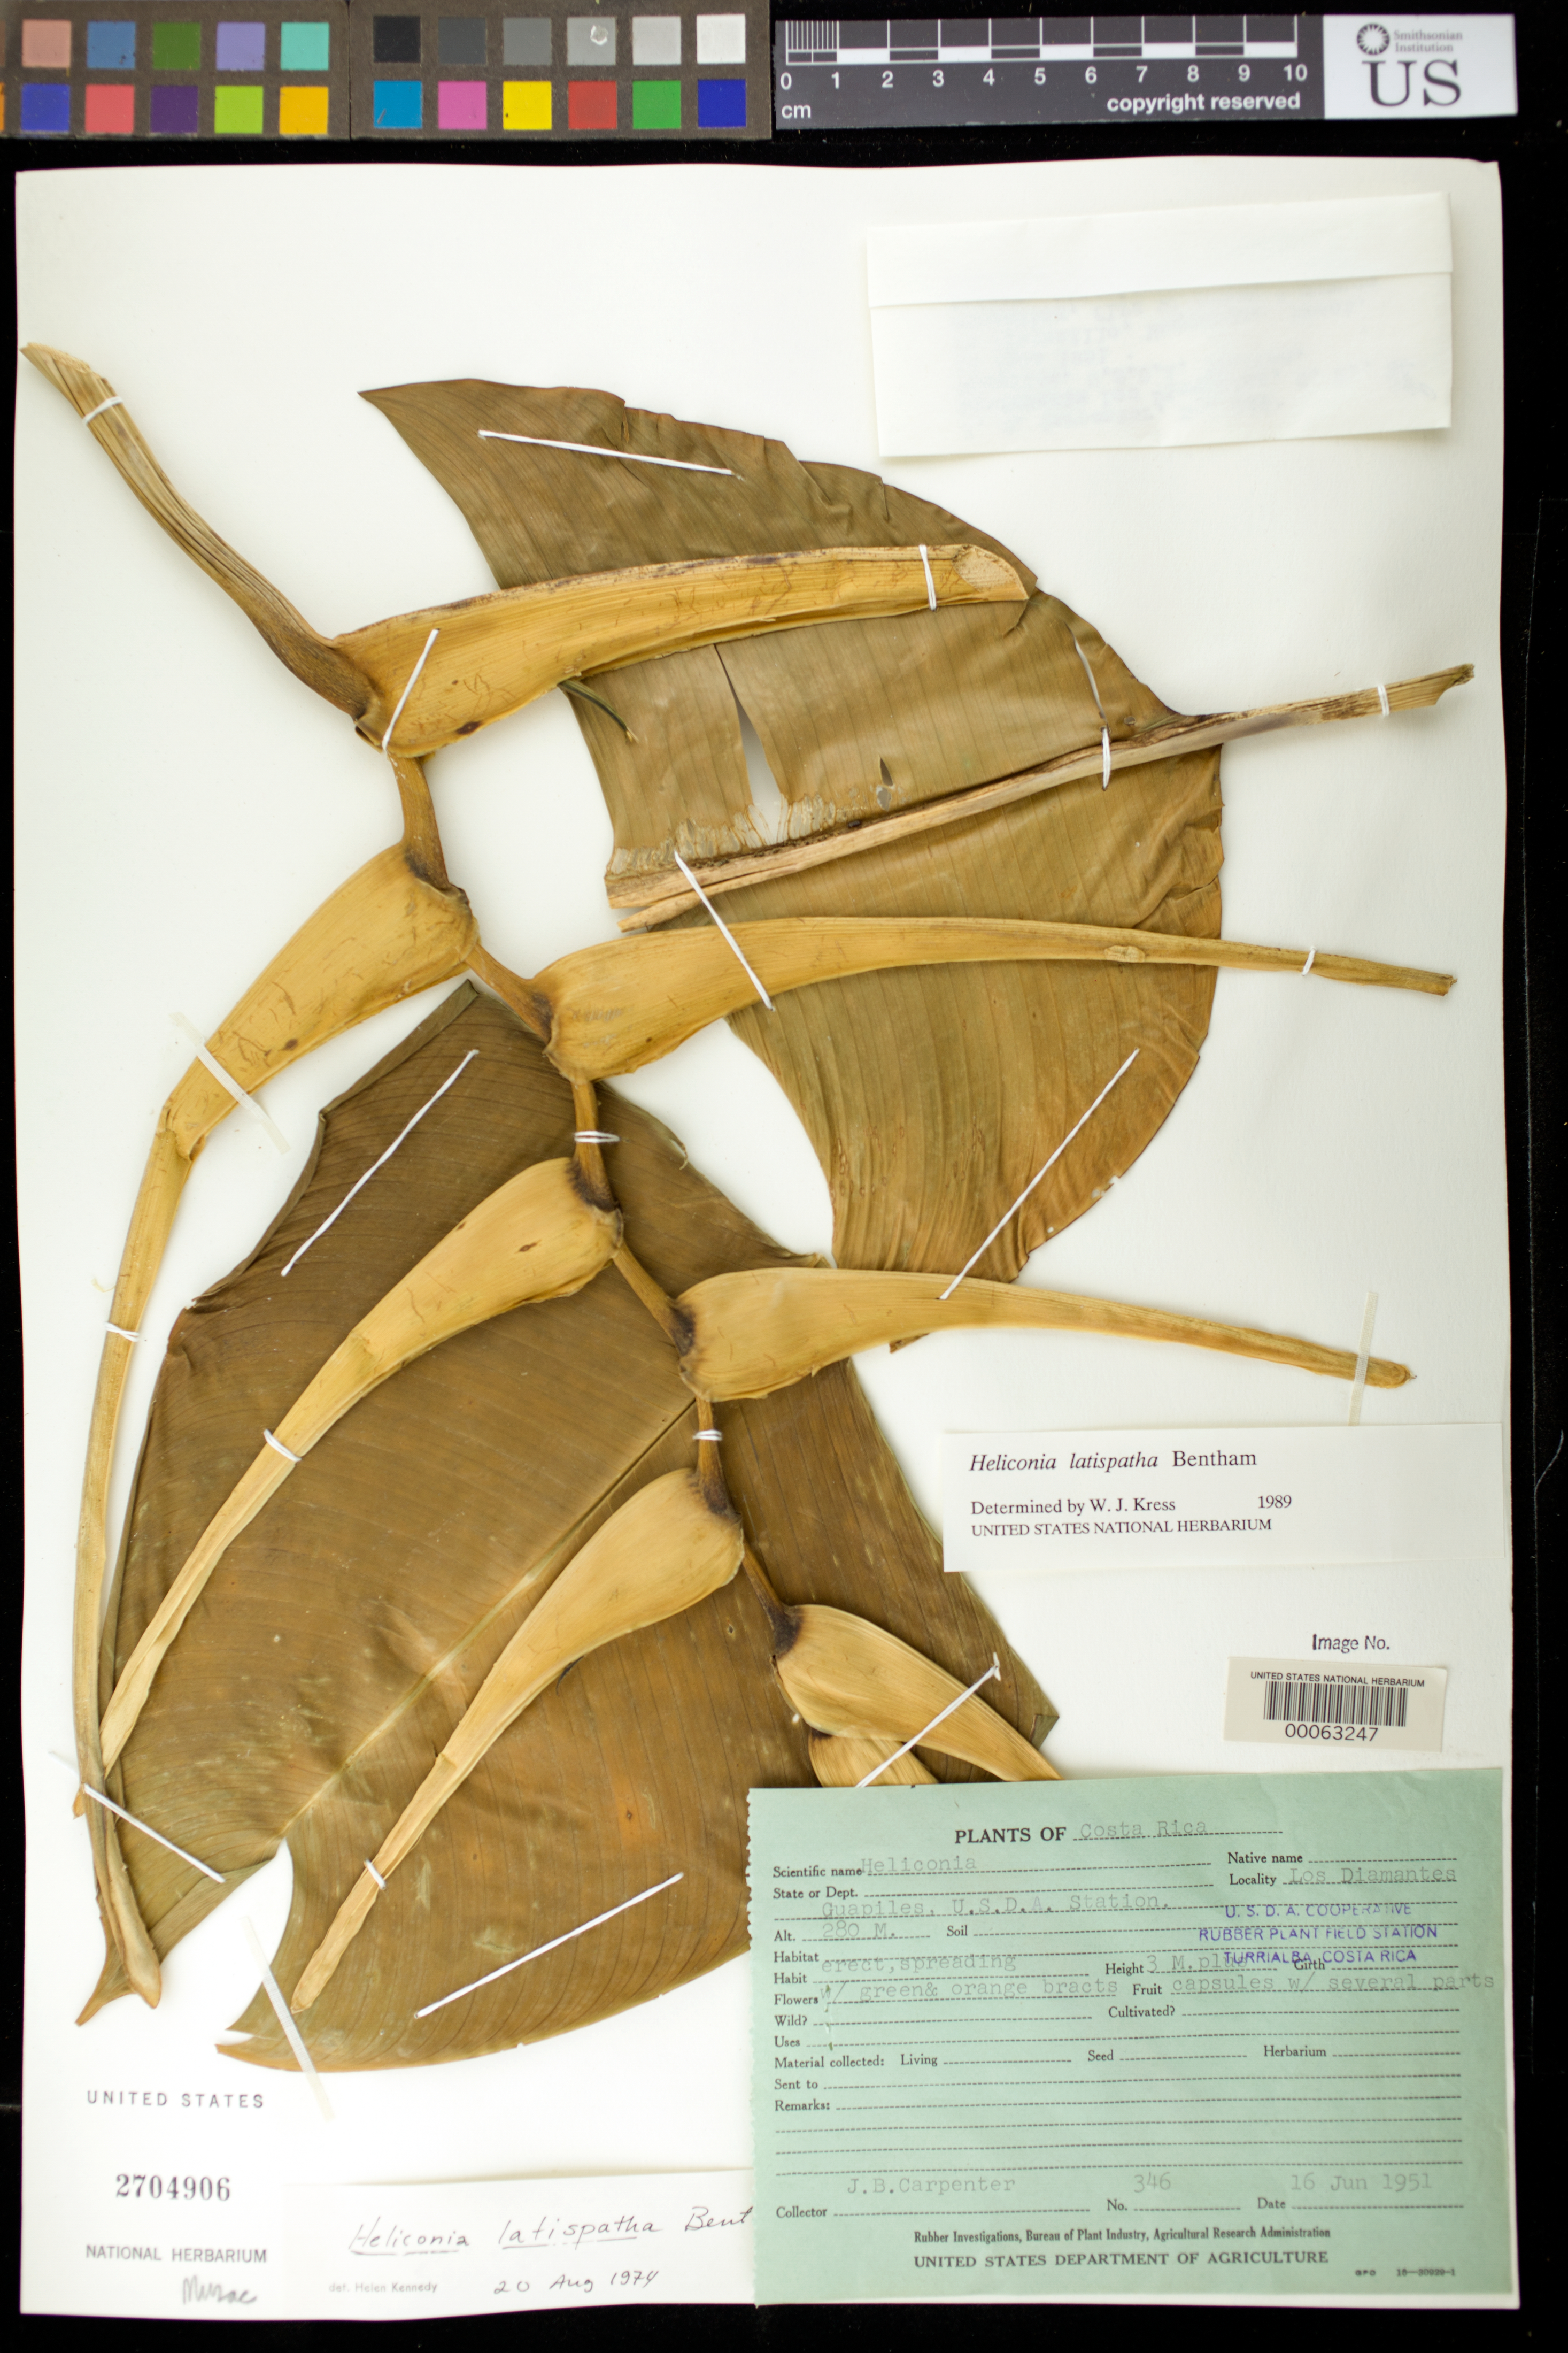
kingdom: Plantae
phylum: Tracheophyta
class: Liliopsida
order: Zingiberales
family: Heliconiaceae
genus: Heliconia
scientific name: Heliconia latispatha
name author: Benth.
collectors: J. Carpenter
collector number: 346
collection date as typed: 16 Jun 1951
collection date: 1951-06-16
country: Costa Rica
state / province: Limón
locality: Los diamantes, guapiles, usda station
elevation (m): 280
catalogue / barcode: US 2704906